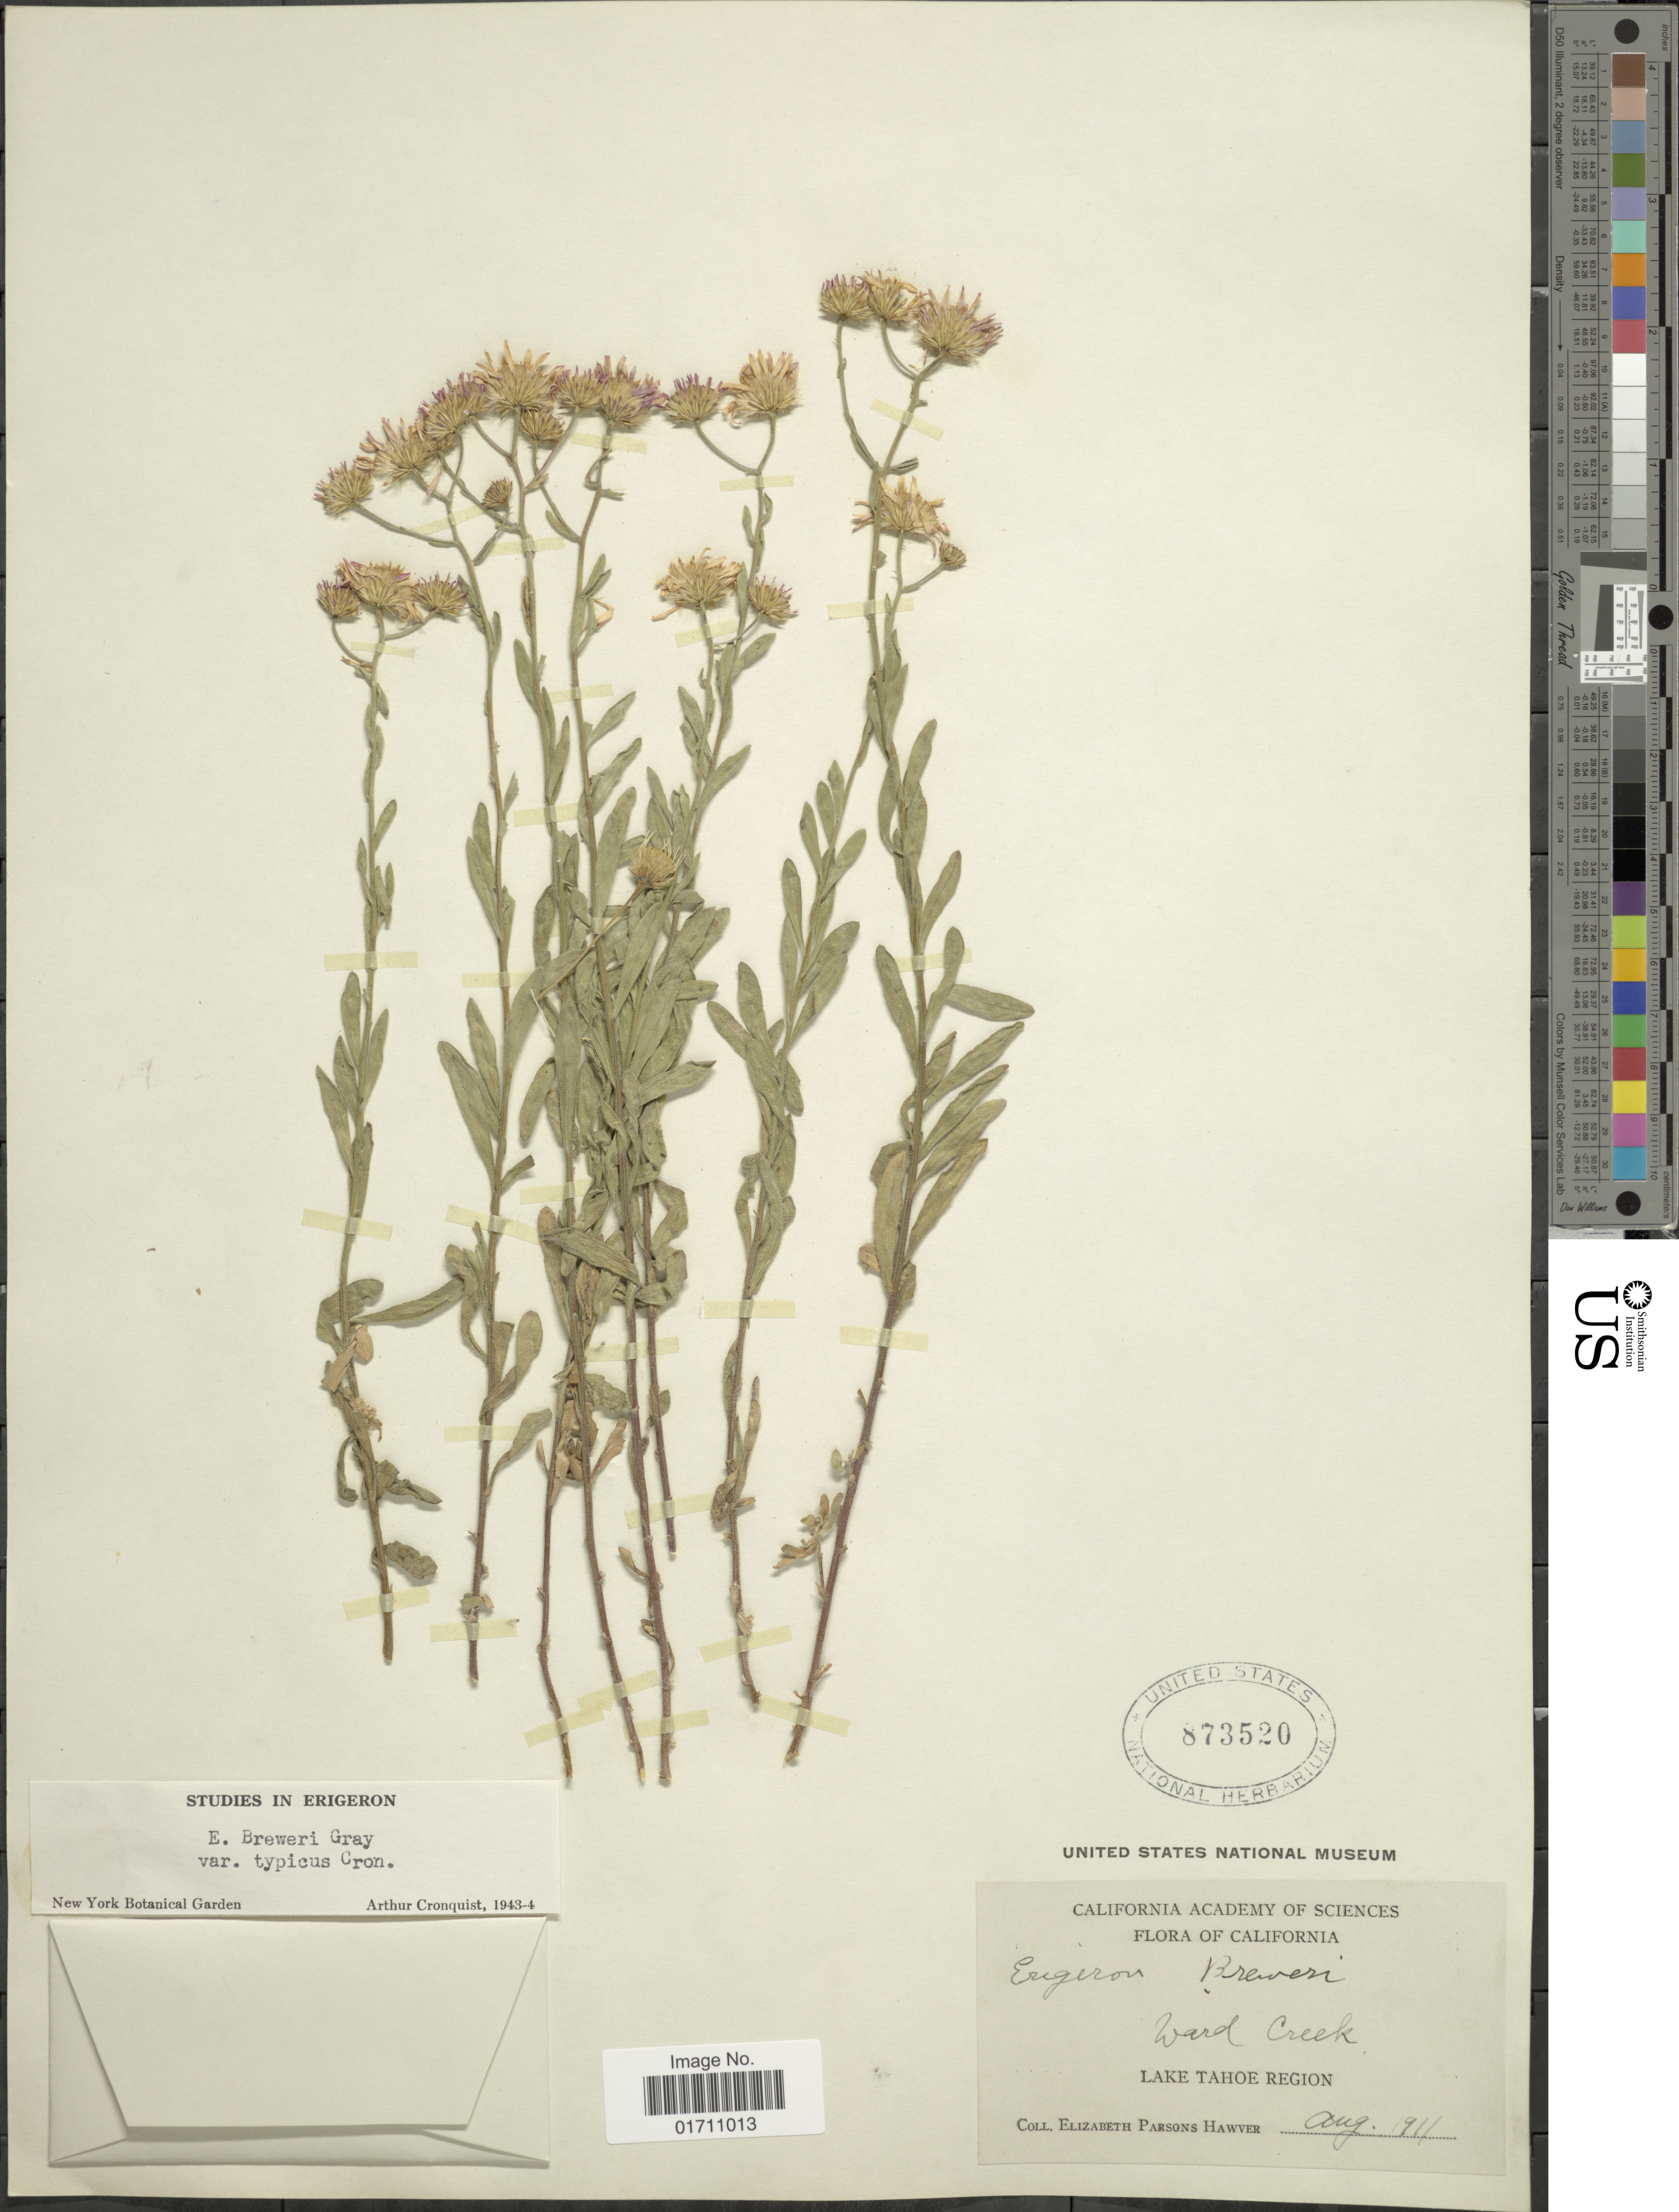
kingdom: Plantae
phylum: Tracheophyta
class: Magnoliopsida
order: Asterales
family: Asteraceae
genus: Erigeron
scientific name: Erigeron breweri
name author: A. Gray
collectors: E. Hawver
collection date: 1911-07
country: United States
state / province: California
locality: Ward Creek, lake Tahoe Region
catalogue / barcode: US 873520